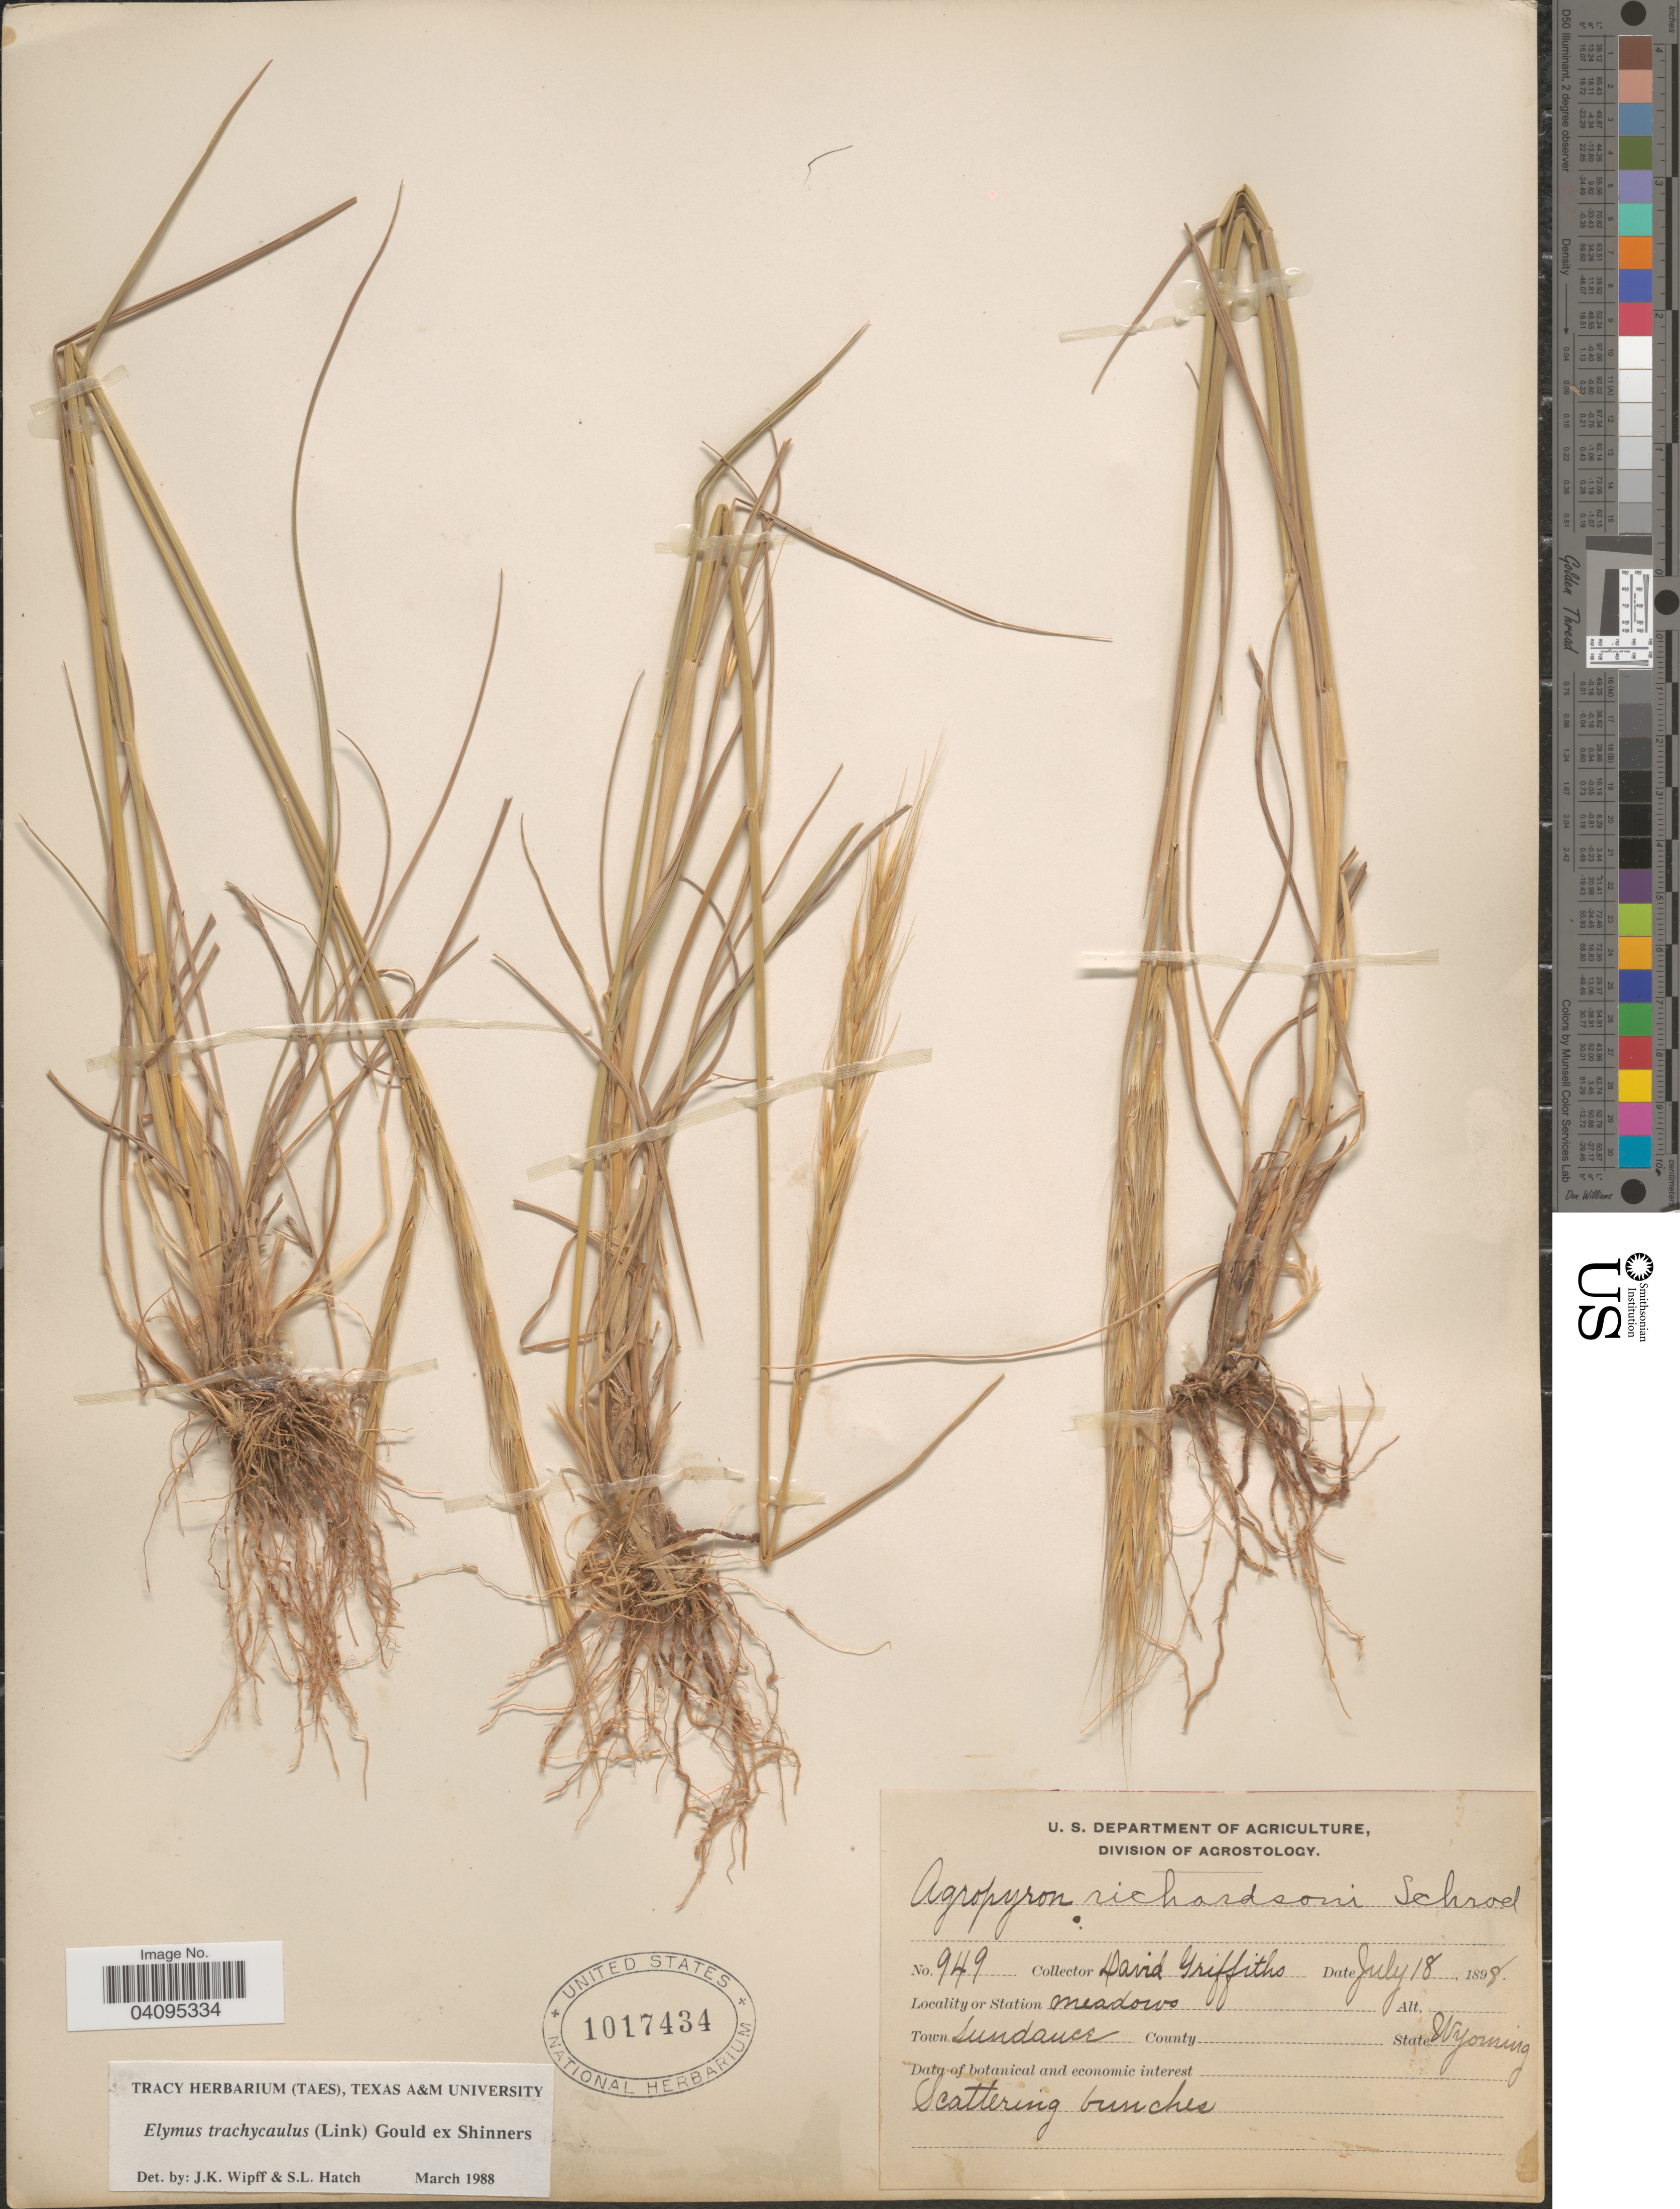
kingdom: Plantae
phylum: Tracheophyta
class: Liliopsida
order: Poales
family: Poaceae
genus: Elymus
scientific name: Elymus trachycaulus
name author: (Link) Gould ex Shinners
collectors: D. Griffiths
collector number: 949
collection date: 1898-07-18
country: United States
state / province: Wyoming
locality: Meadows. Town Sundance.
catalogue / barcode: US 1017434